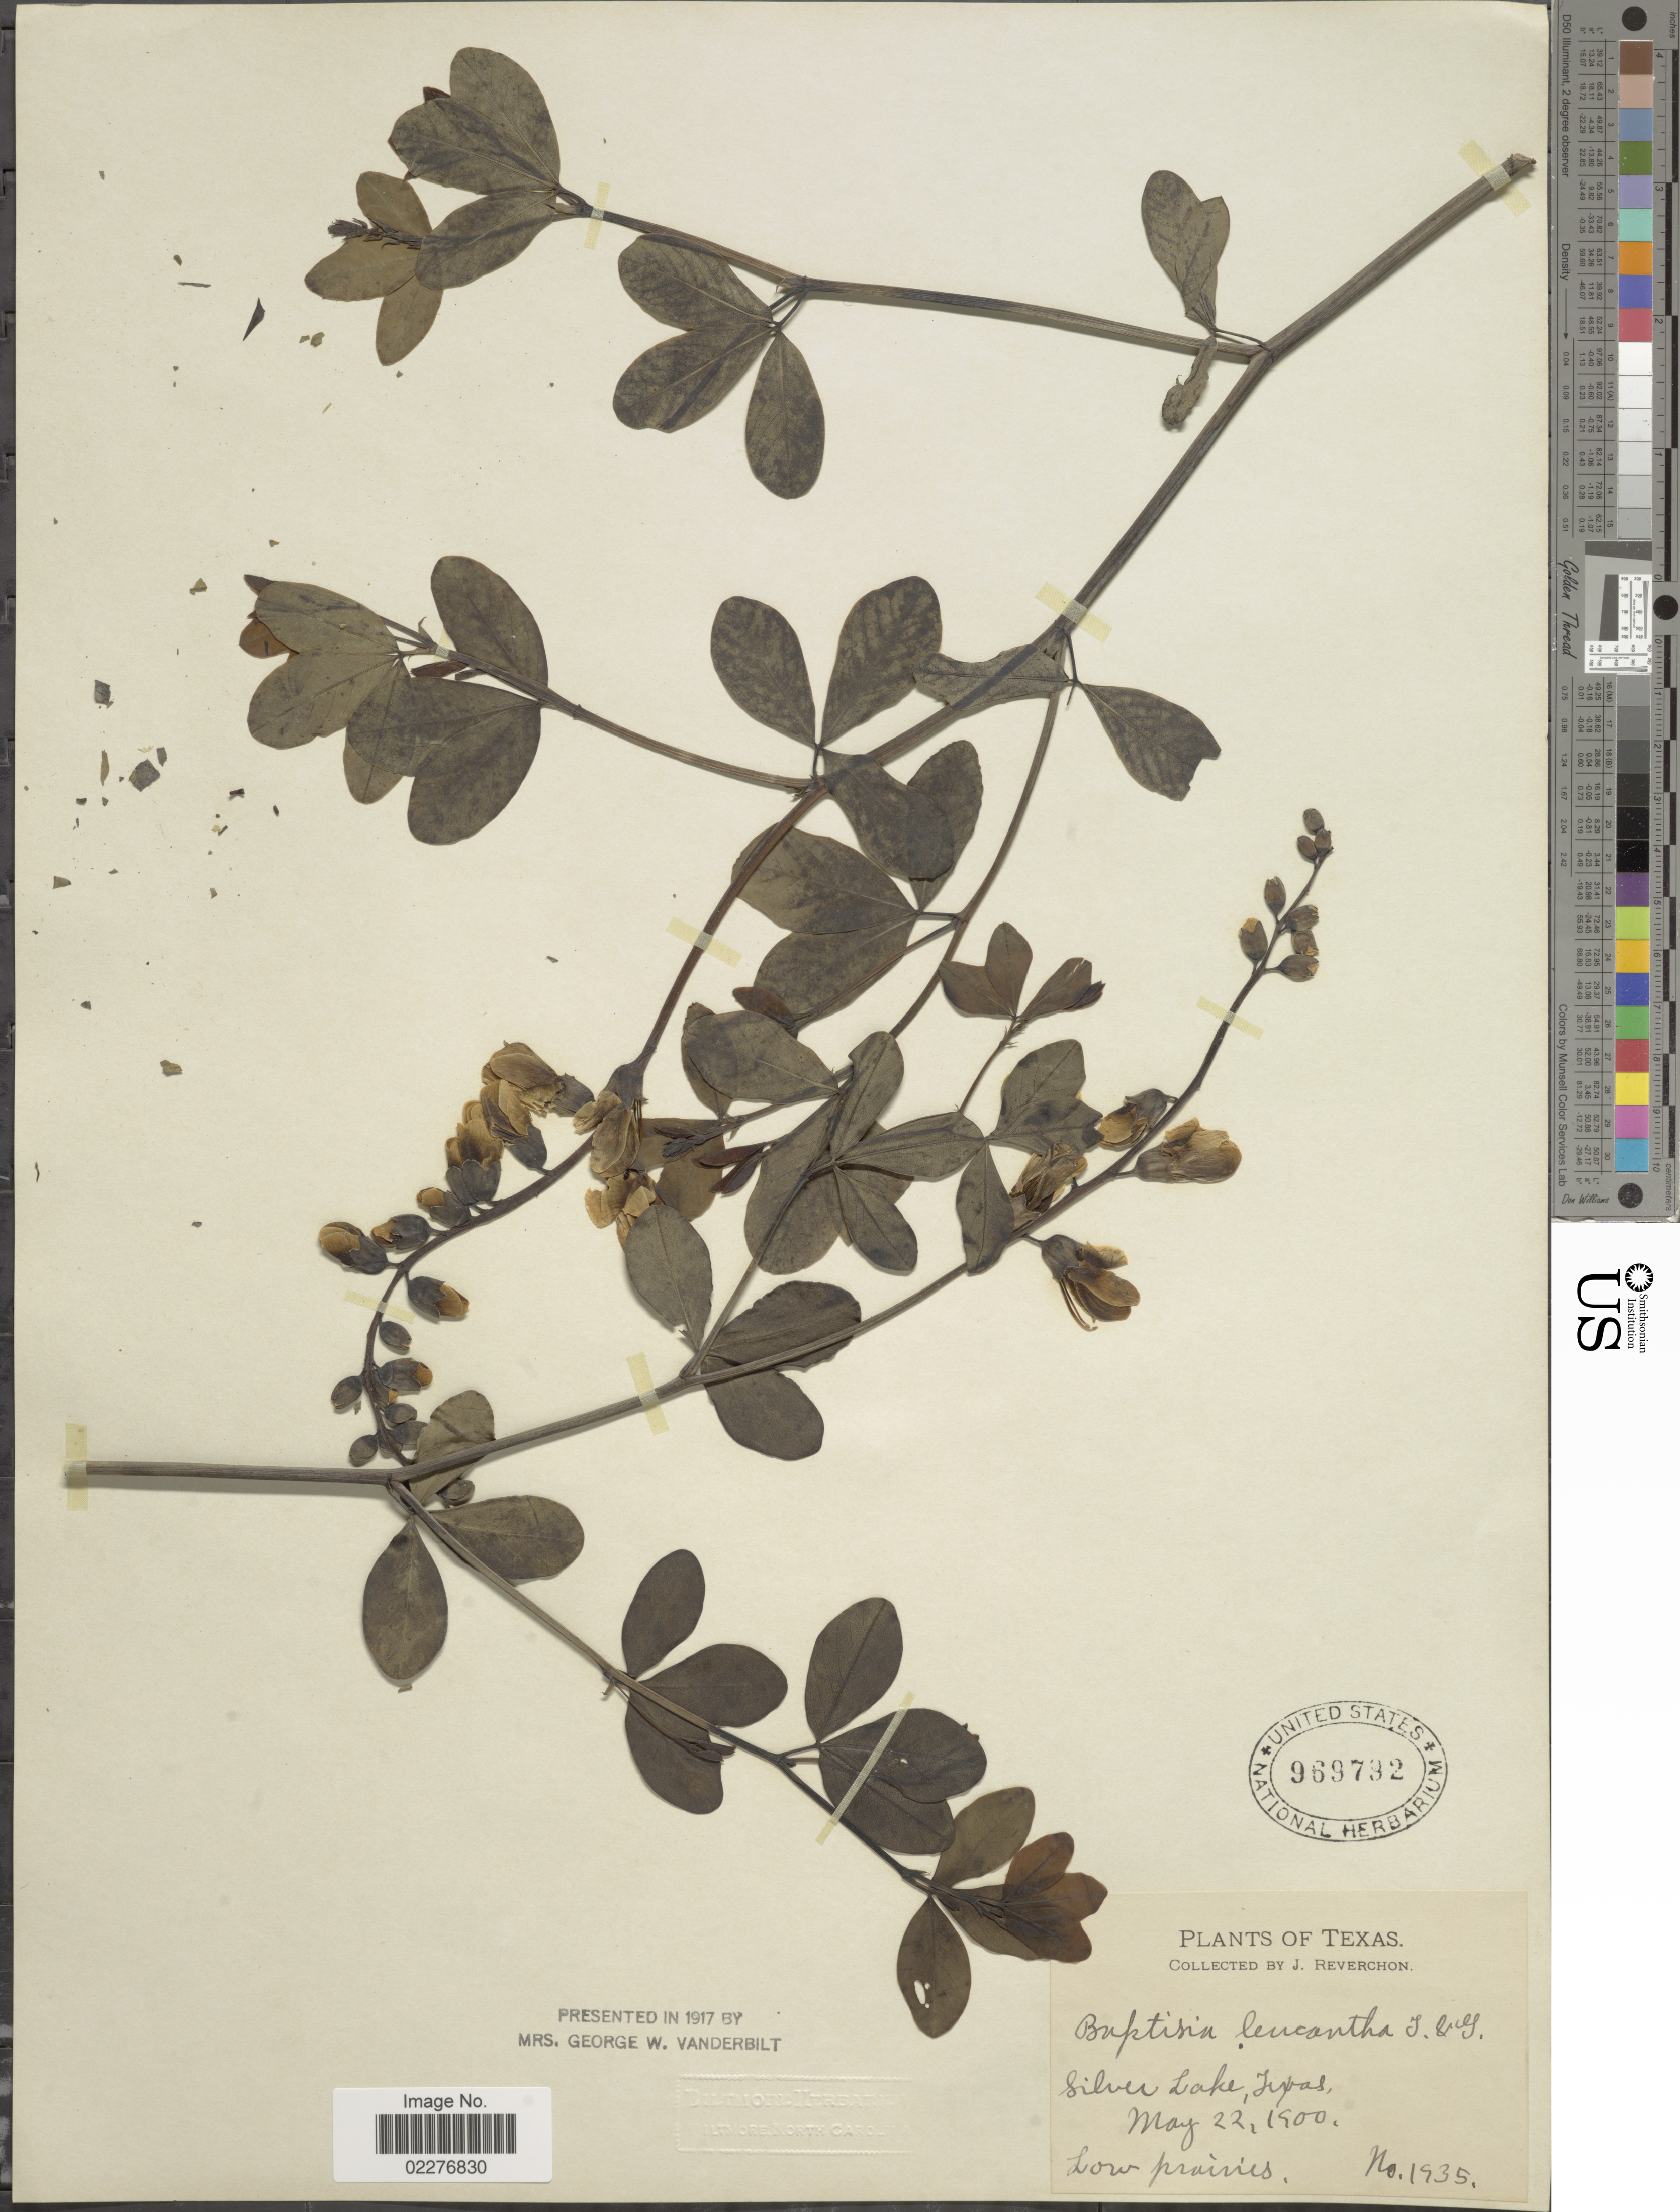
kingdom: Plantae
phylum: Tracheophyta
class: Magnoliopsida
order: Fabales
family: Fabaceae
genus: Baptisia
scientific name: Baptisia leucantha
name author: Torr. & A. Gray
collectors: J. Reverchon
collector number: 1935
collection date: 1900-05-22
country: United States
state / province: Texas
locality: Silver Lake, Low prairies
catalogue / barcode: US 969792